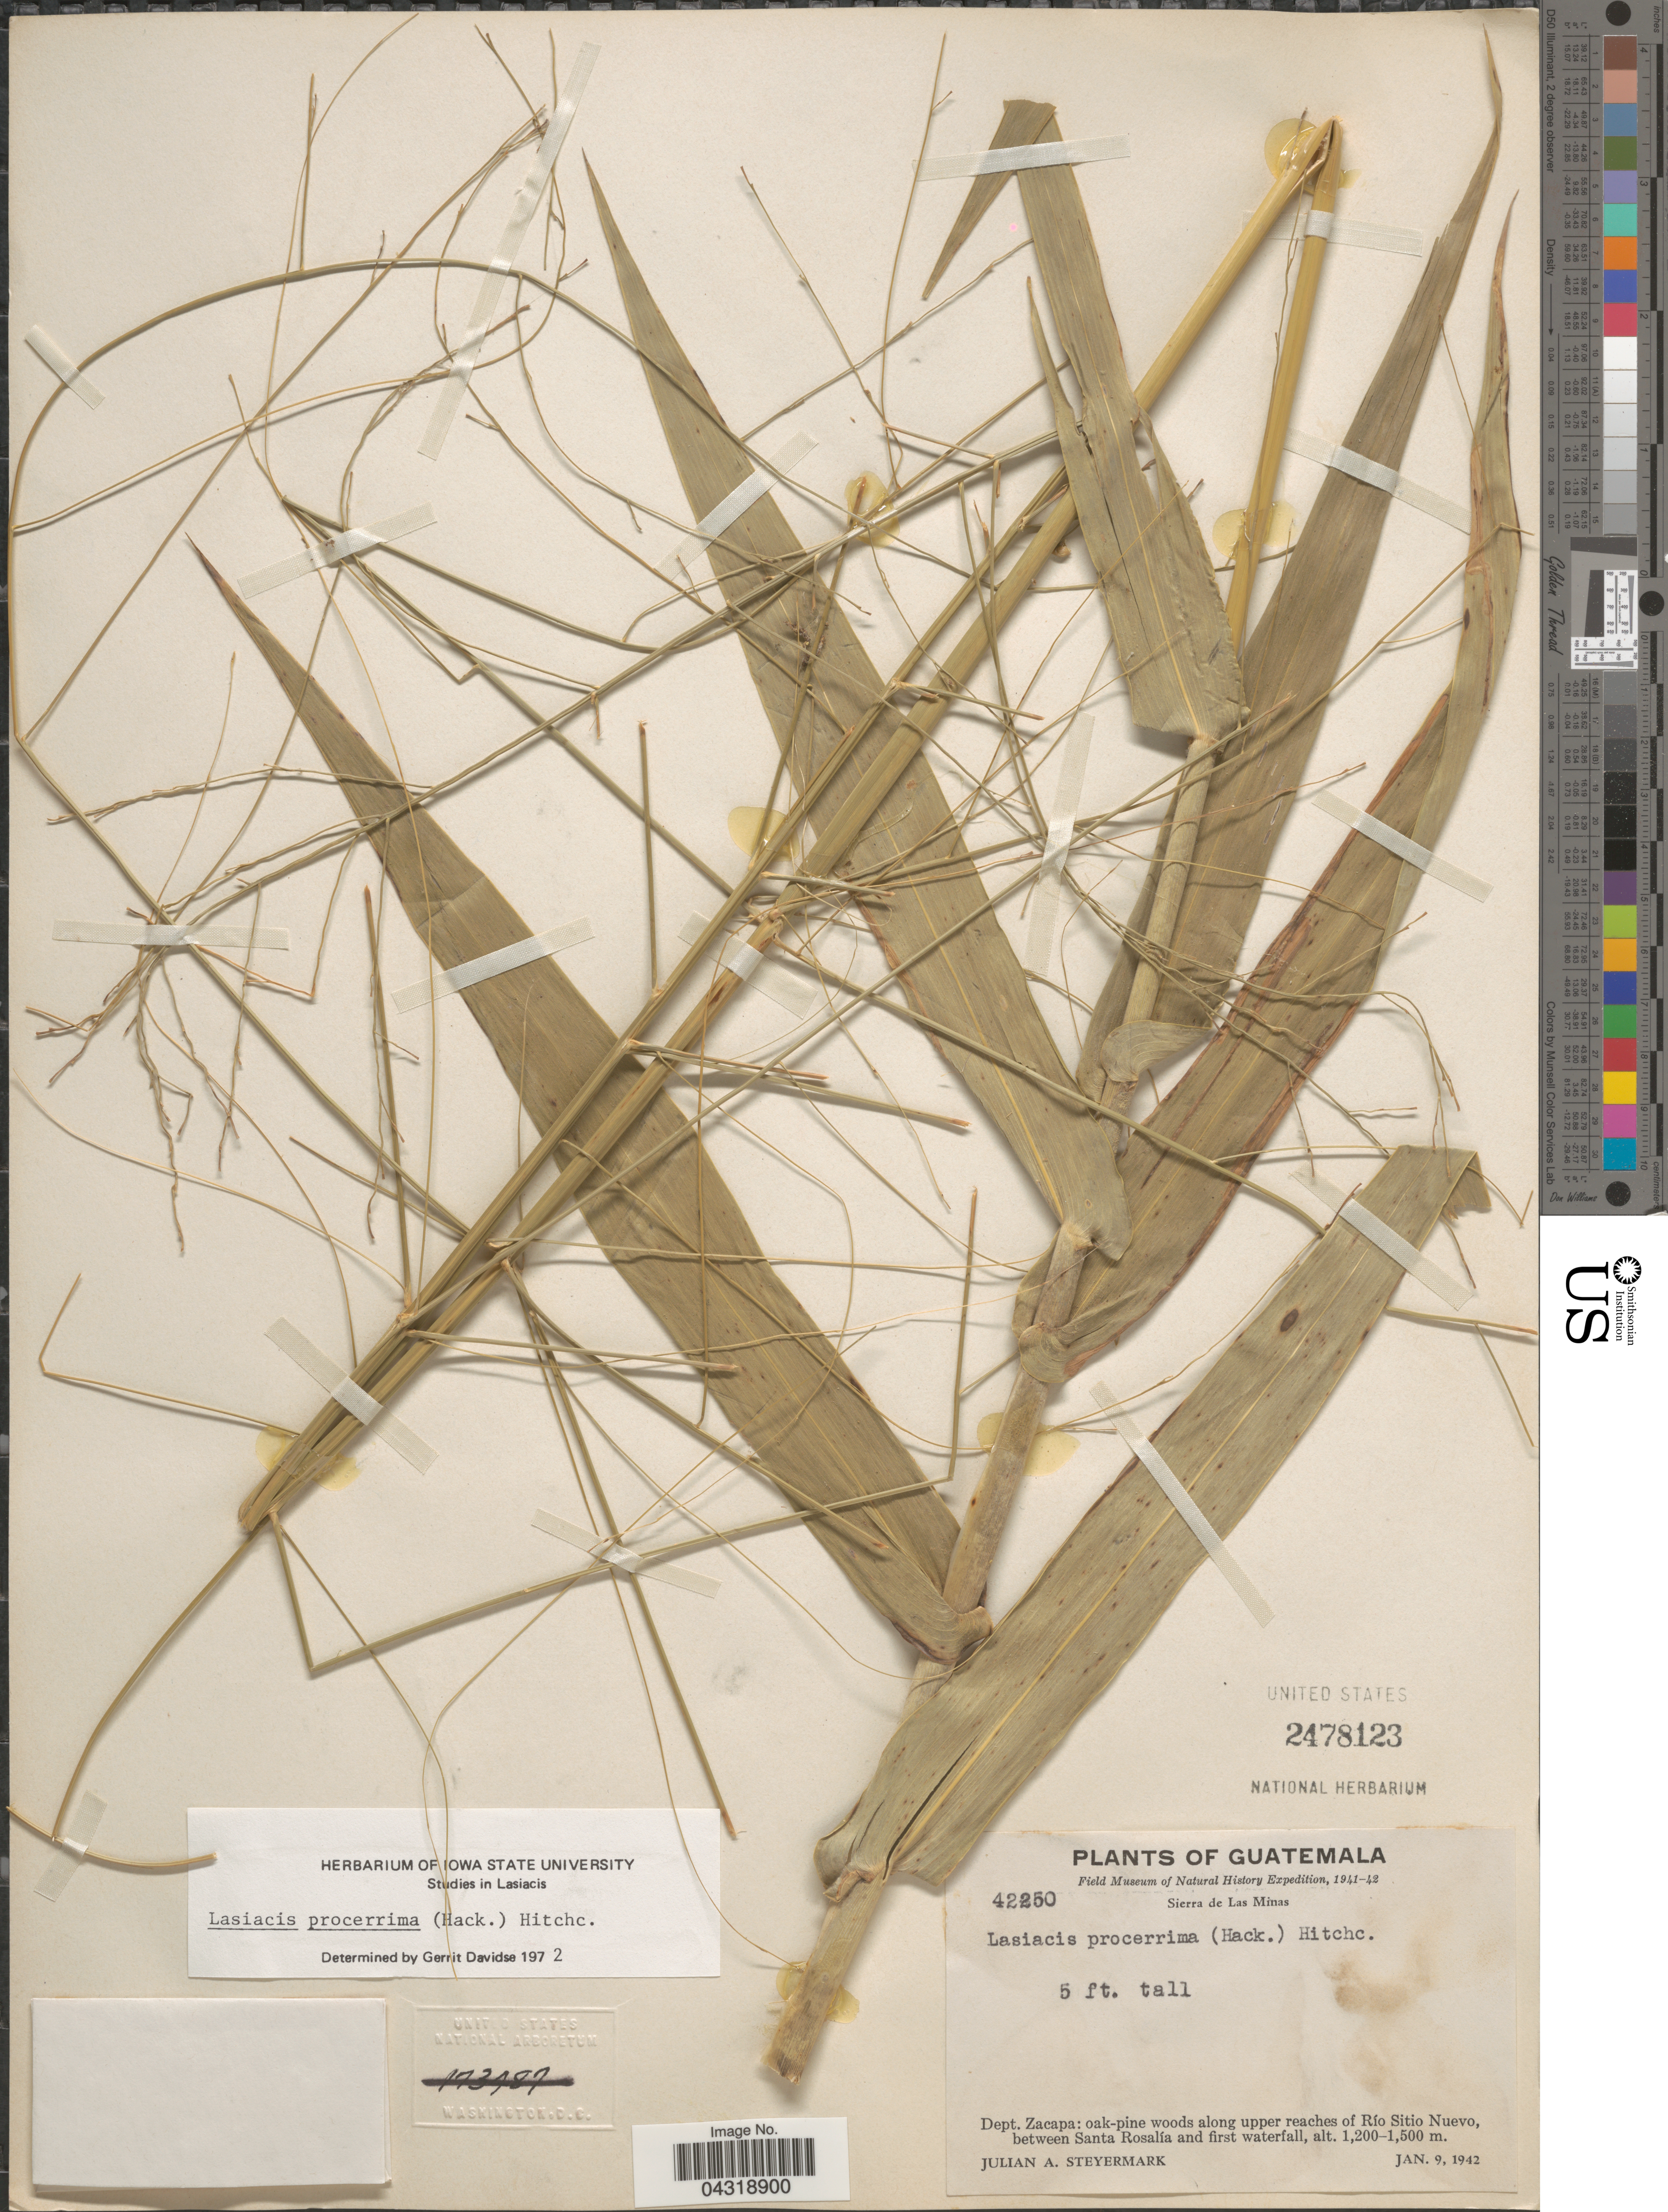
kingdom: Plantae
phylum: Tracheophyta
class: Liliopsida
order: Poales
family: Poaceae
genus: Lasiacis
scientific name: Lasiacis procerrima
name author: (Hack.) Hitchc.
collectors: J. Steyermark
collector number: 42250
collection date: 1942-01-09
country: Guatemala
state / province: Zacapa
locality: Field Museum of Natural History Expedition, 1941-42. Sierra de Las Minas. Dept. Zacapa: oak-pine woods along upper reaches of Río Sitio Nuevo, between Santa Rosalía and first waterfall.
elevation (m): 1200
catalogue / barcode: US 2478123